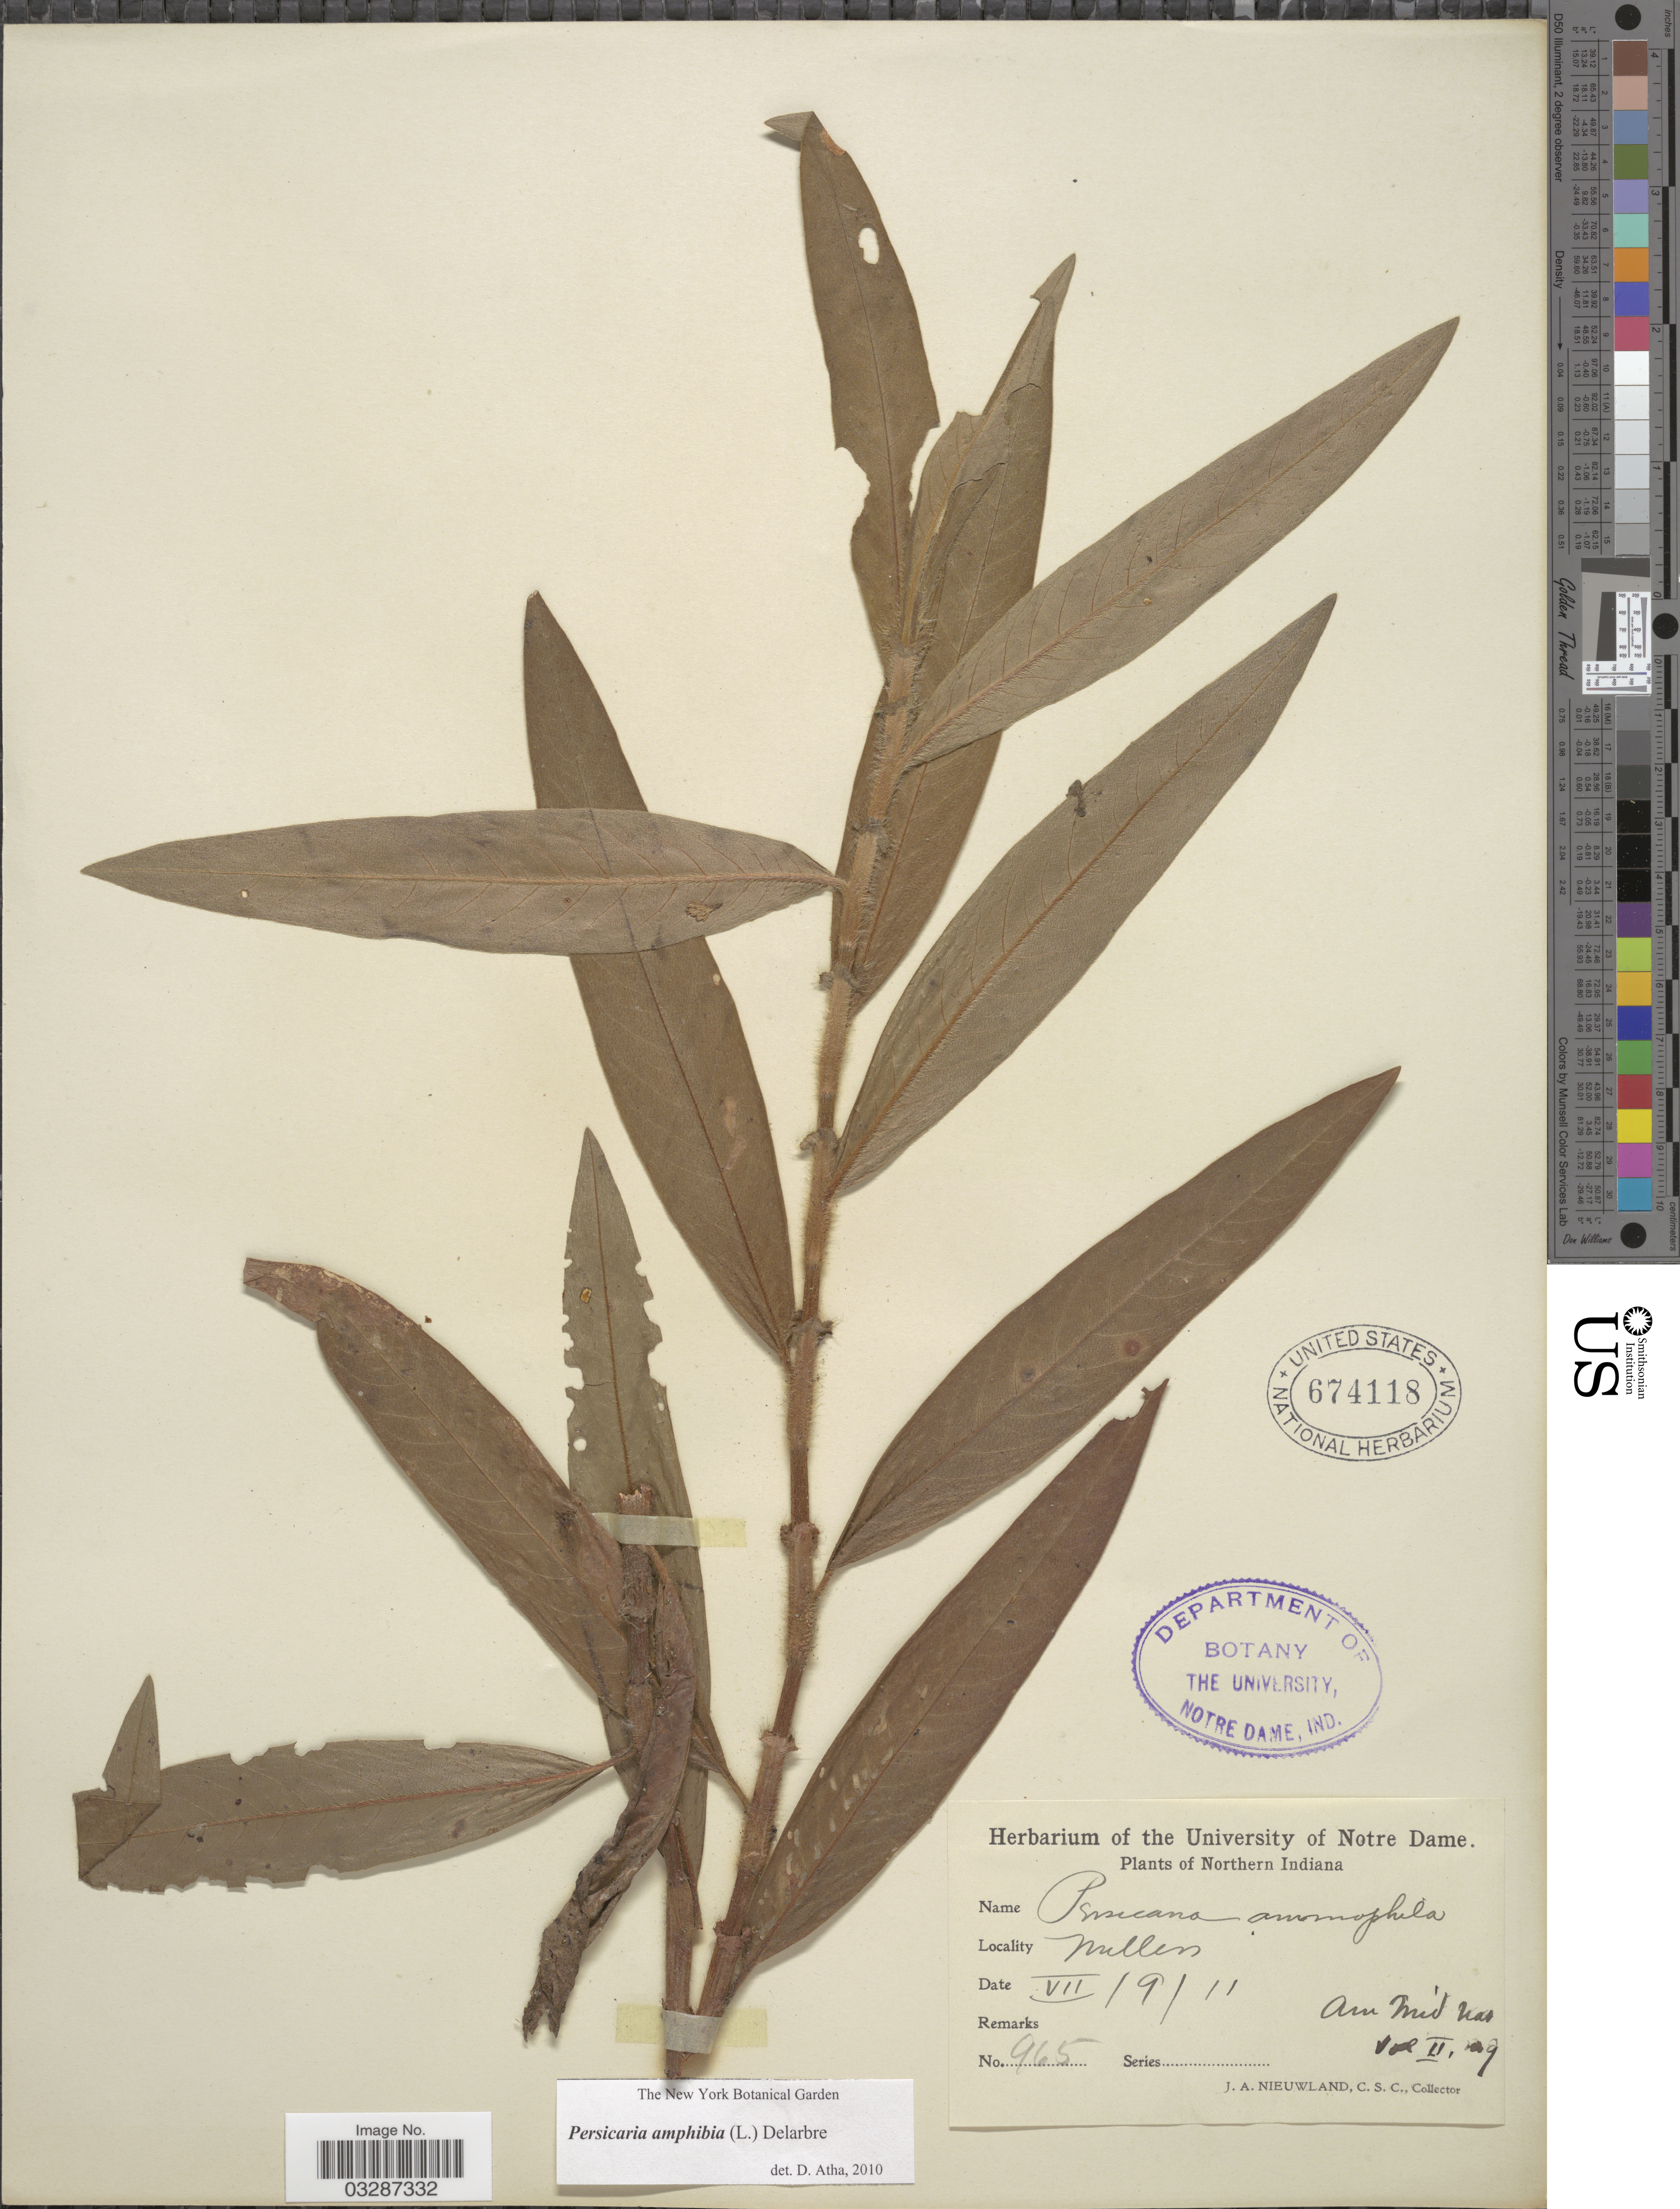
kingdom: Plantae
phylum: Tracheophyta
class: Magnoliopsida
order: Caryophyllales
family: Polygonaceae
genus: Persicaria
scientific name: Persicaria amphibia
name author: (L.) Delarbre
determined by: Atha, D. E.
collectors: J. A. Nieuwland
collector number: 965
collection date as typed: Transcribed d/m/y: 9/7/11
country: United States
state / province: Indiana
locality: Northern Indiana. Millers.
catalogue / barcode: US 674118